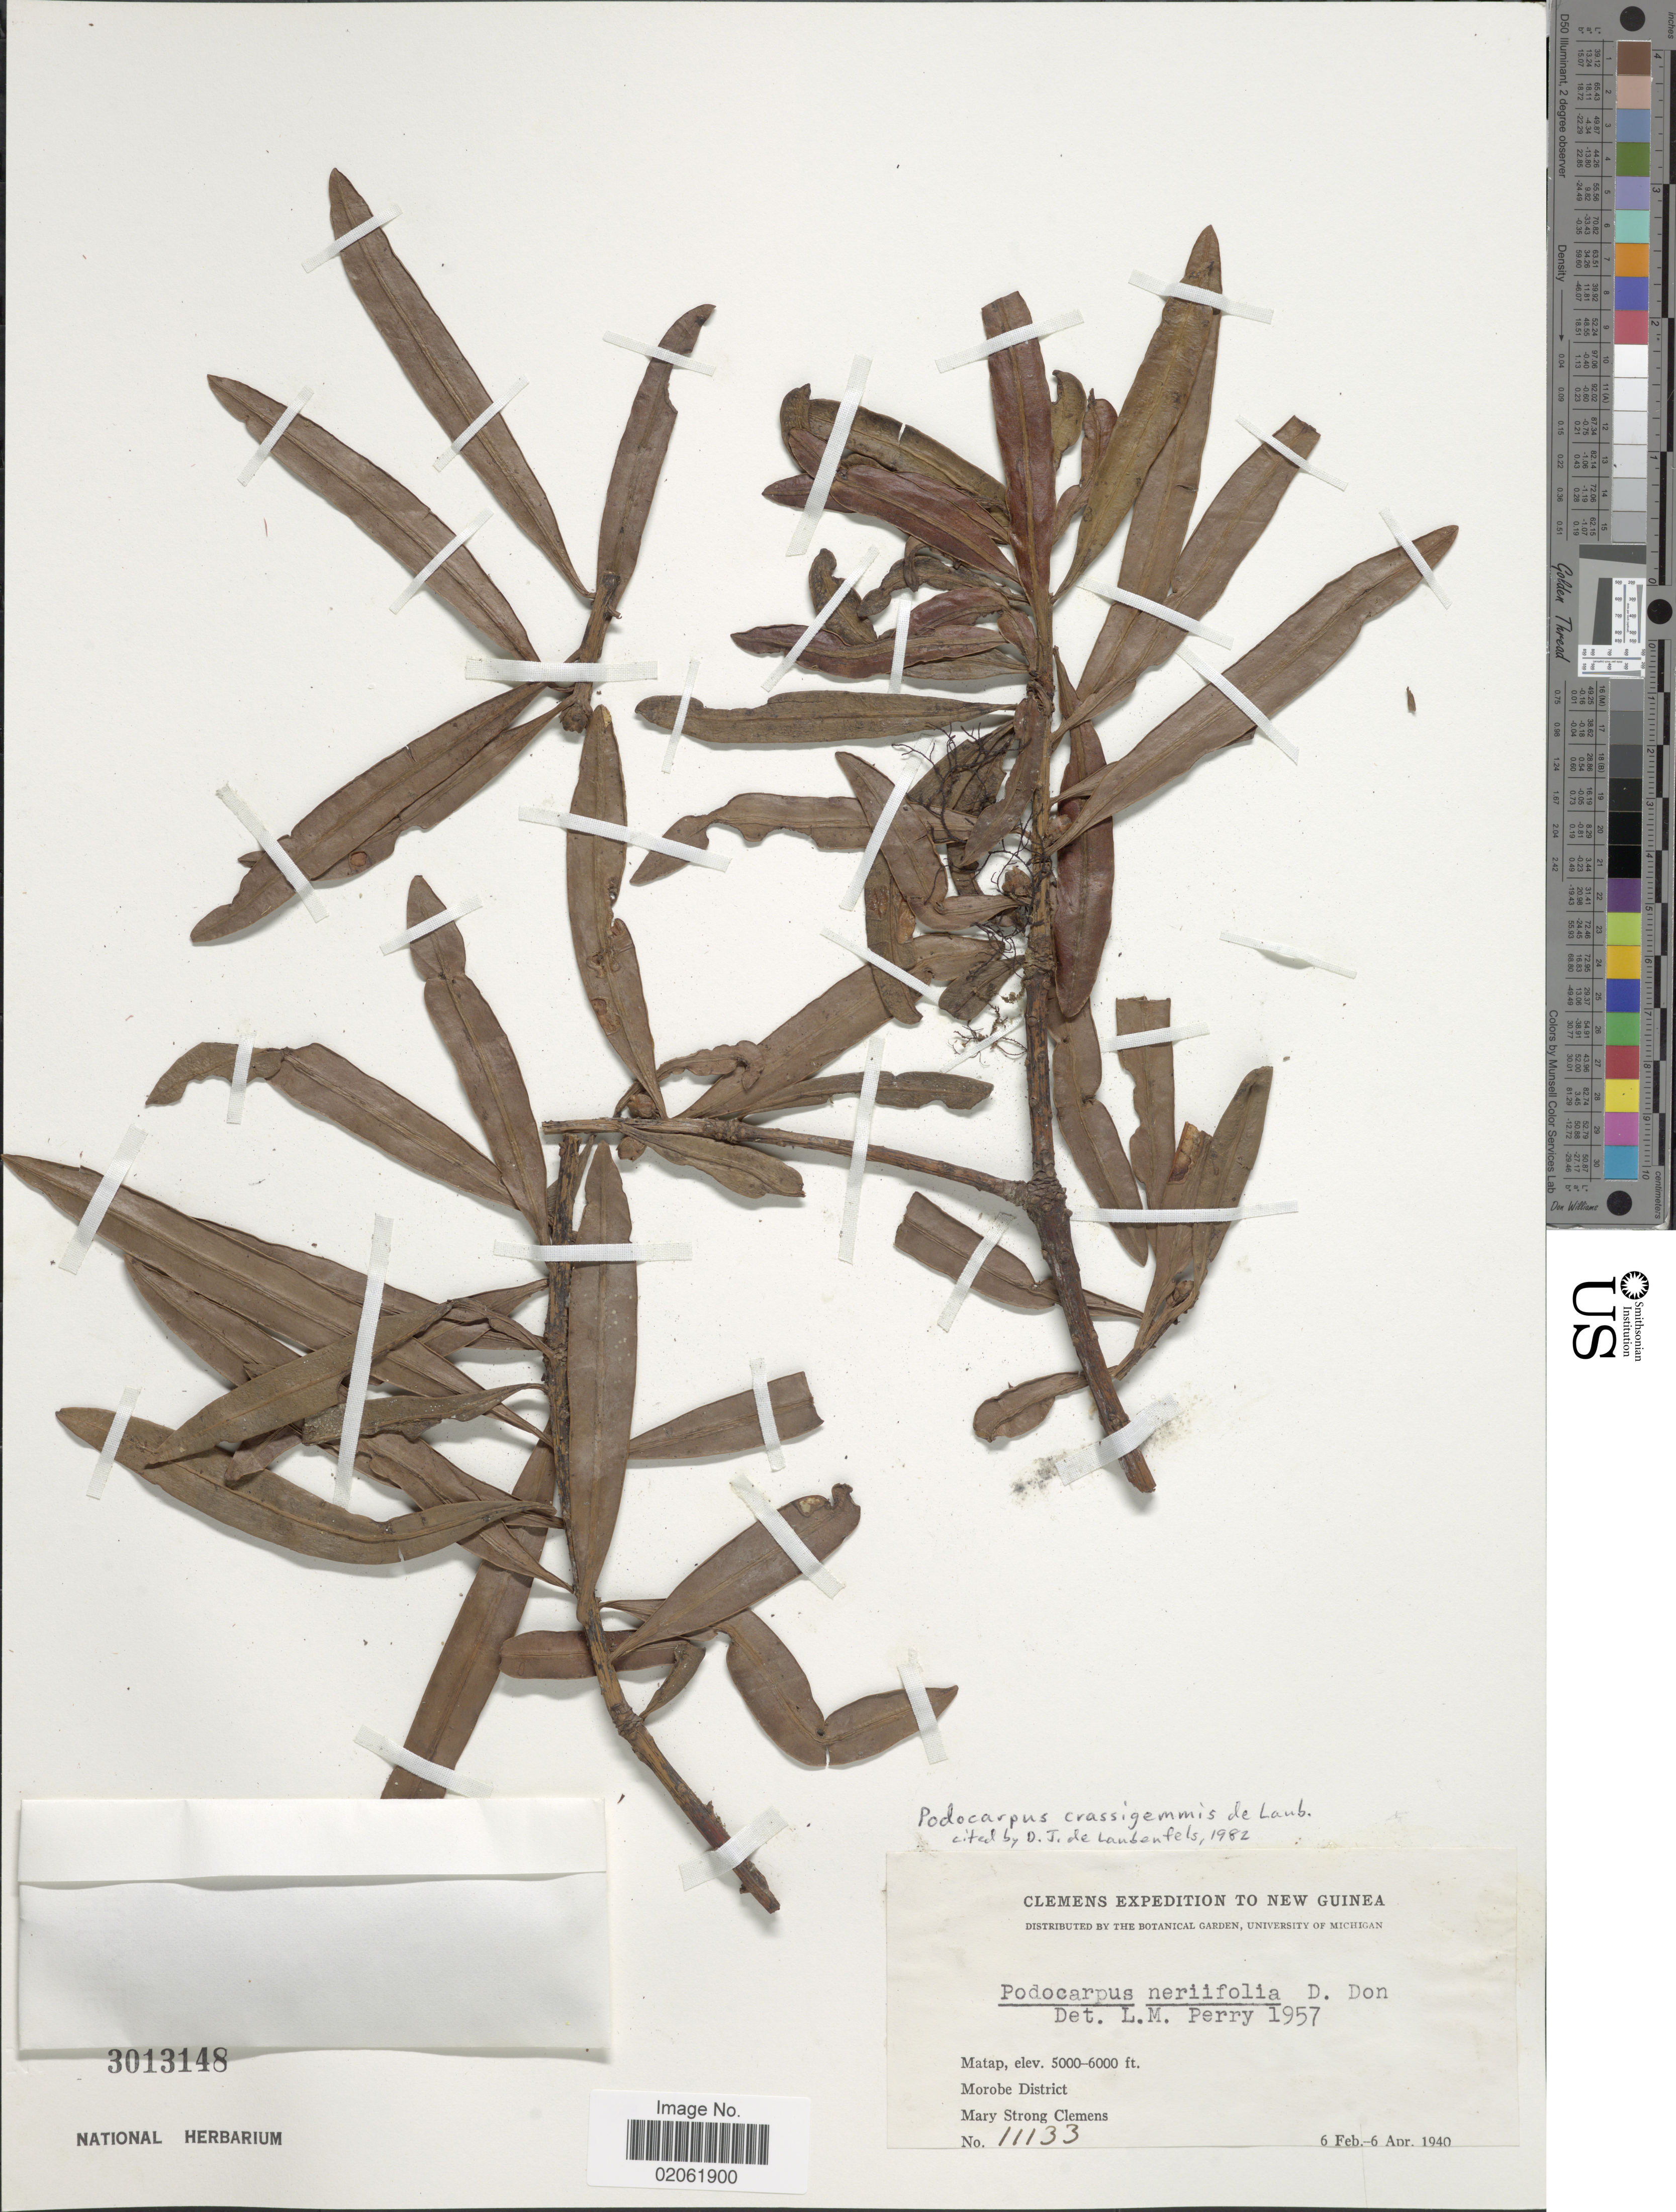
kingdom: Plantae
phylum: Tracheophyta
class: Pinopsida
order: Pinales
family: Podocarpaceae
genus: Podocarpus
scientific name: Podocarpus crassigemmis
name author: de Laub.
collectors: M. S. Clemens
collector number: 11133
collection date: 1940-02-06/1940-04-06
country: Papua New Guinea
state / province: Morobe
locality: Matap, Morobe District.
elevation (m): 1524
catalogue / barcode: US 3013148